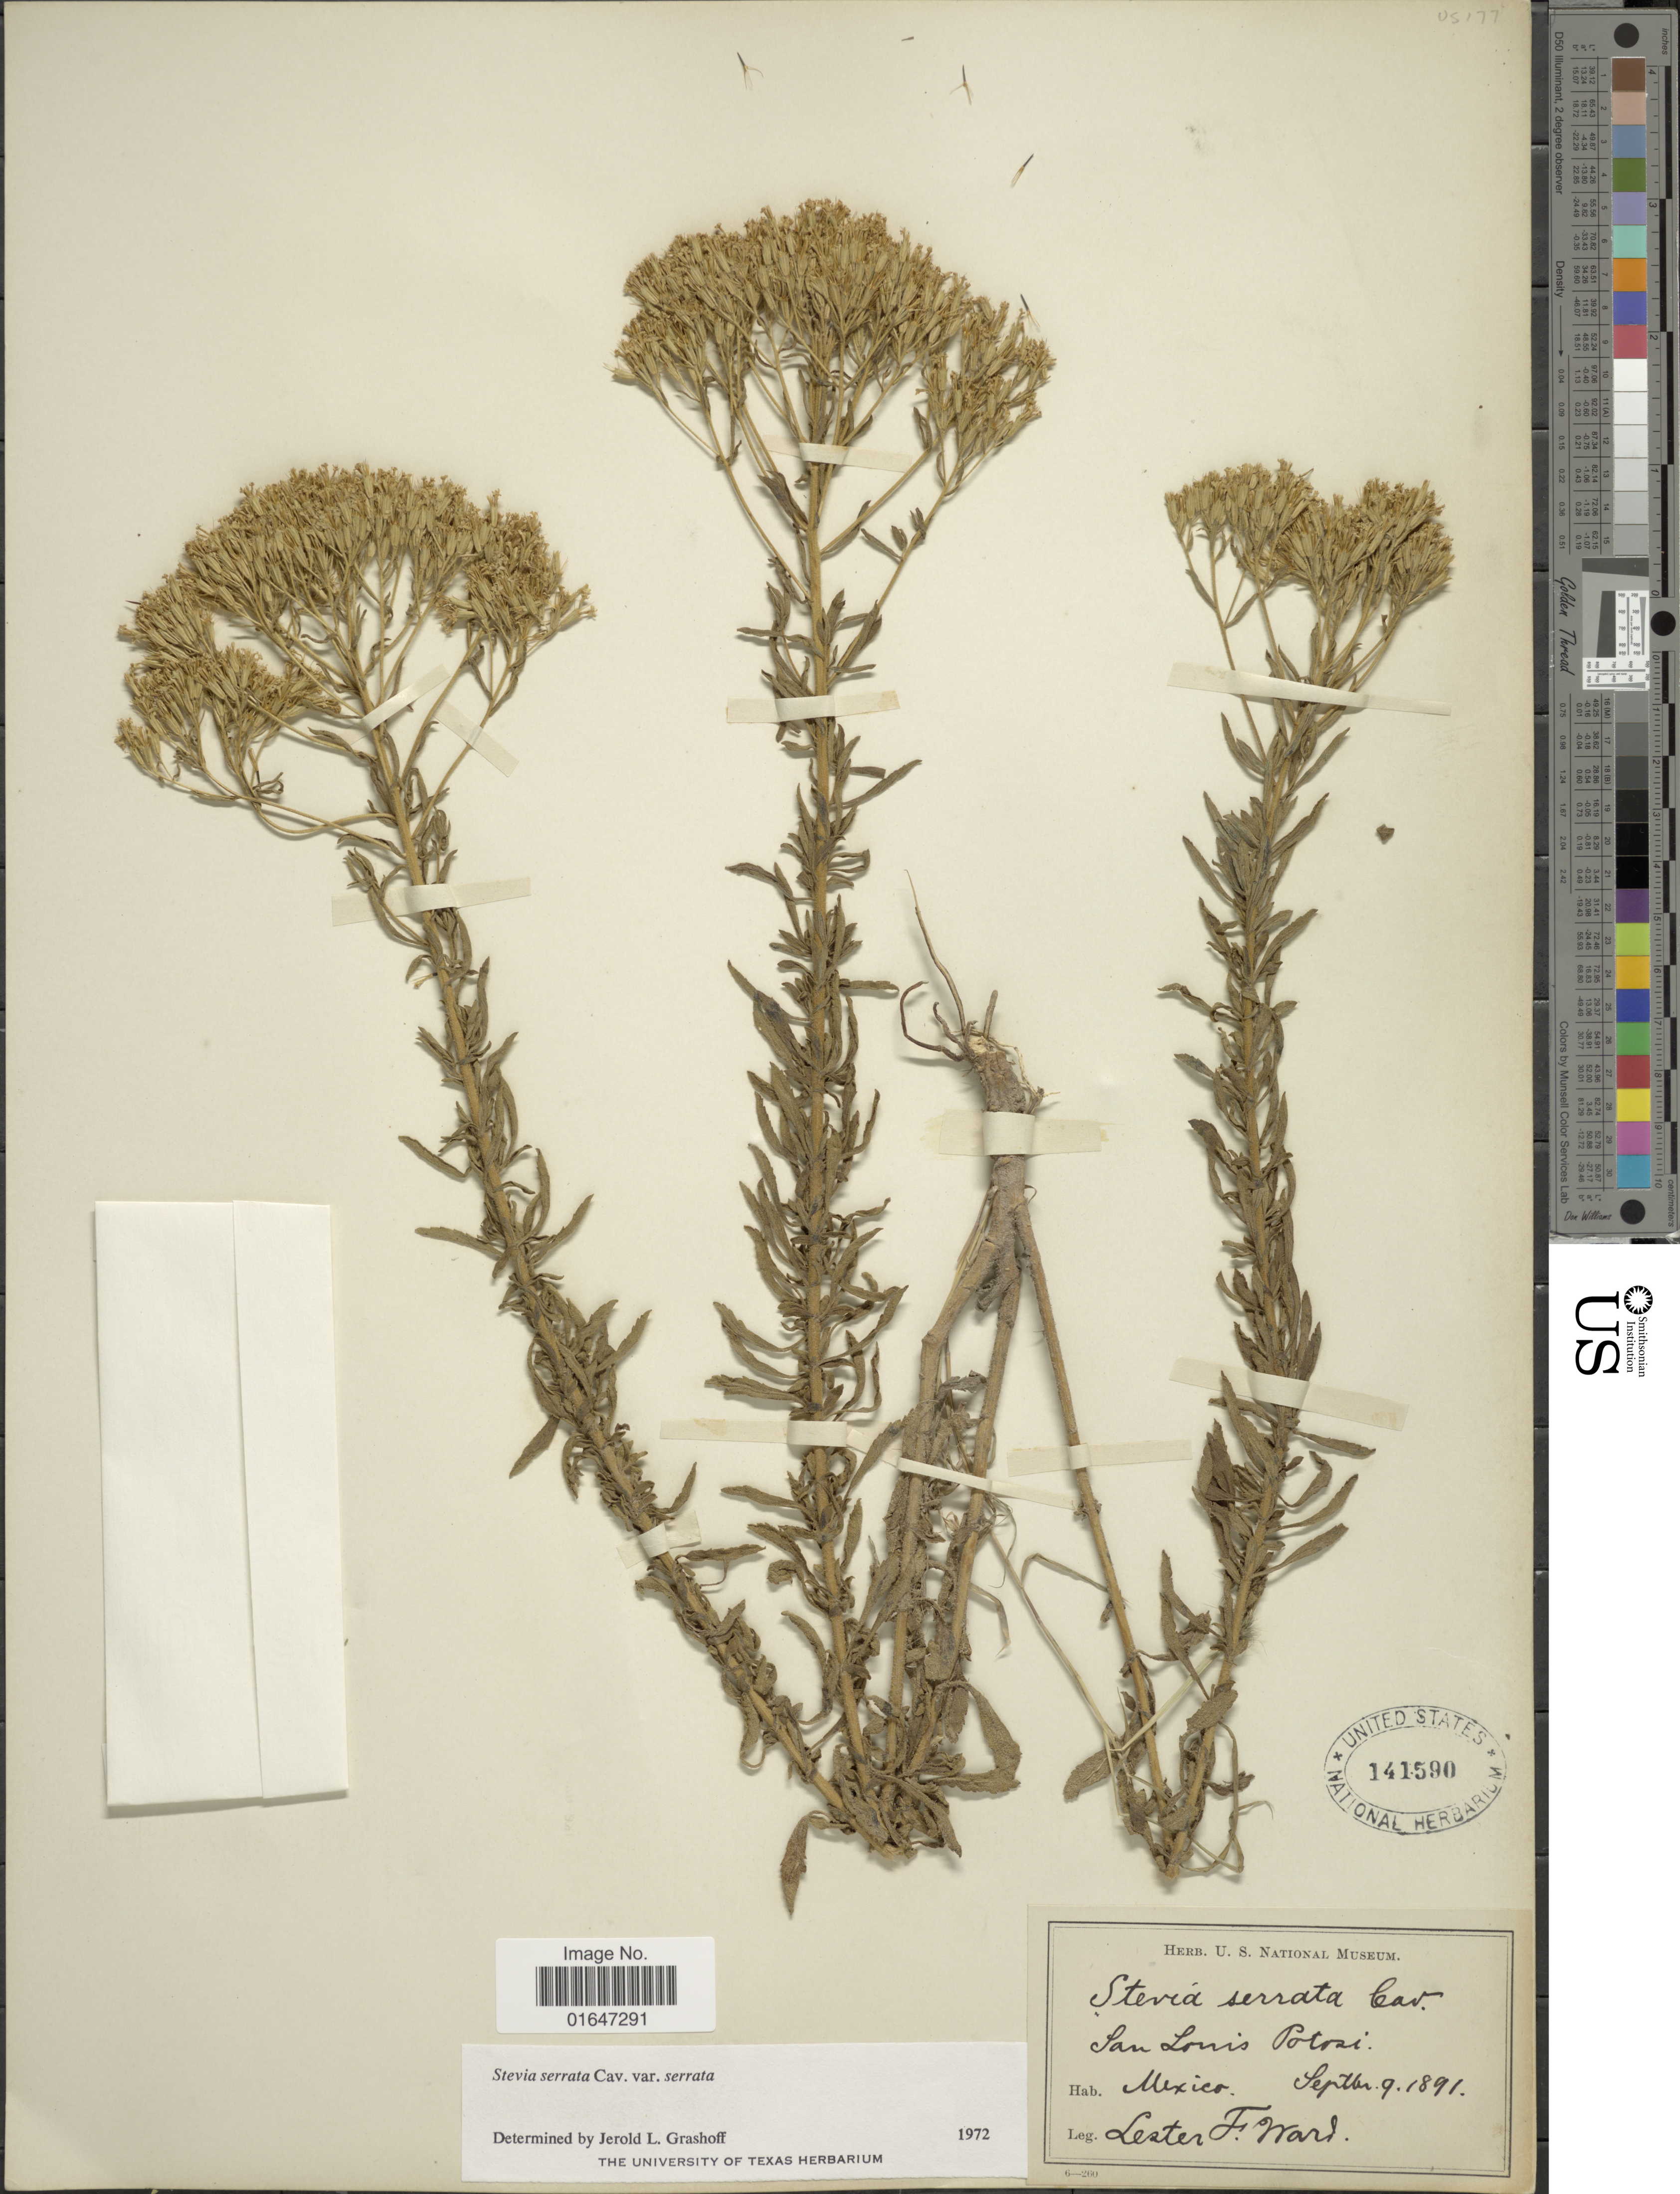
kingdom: Plantae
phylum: Tracheophyta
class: Magnoliopsida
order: Asterales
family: Asteraceae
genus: Stevia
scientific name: Stevia serrata var. serrata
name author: Cav.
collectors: L. F. Ward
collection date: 1891-09-09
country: Mexico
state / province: San Luis Potosí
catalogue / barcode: US 141590